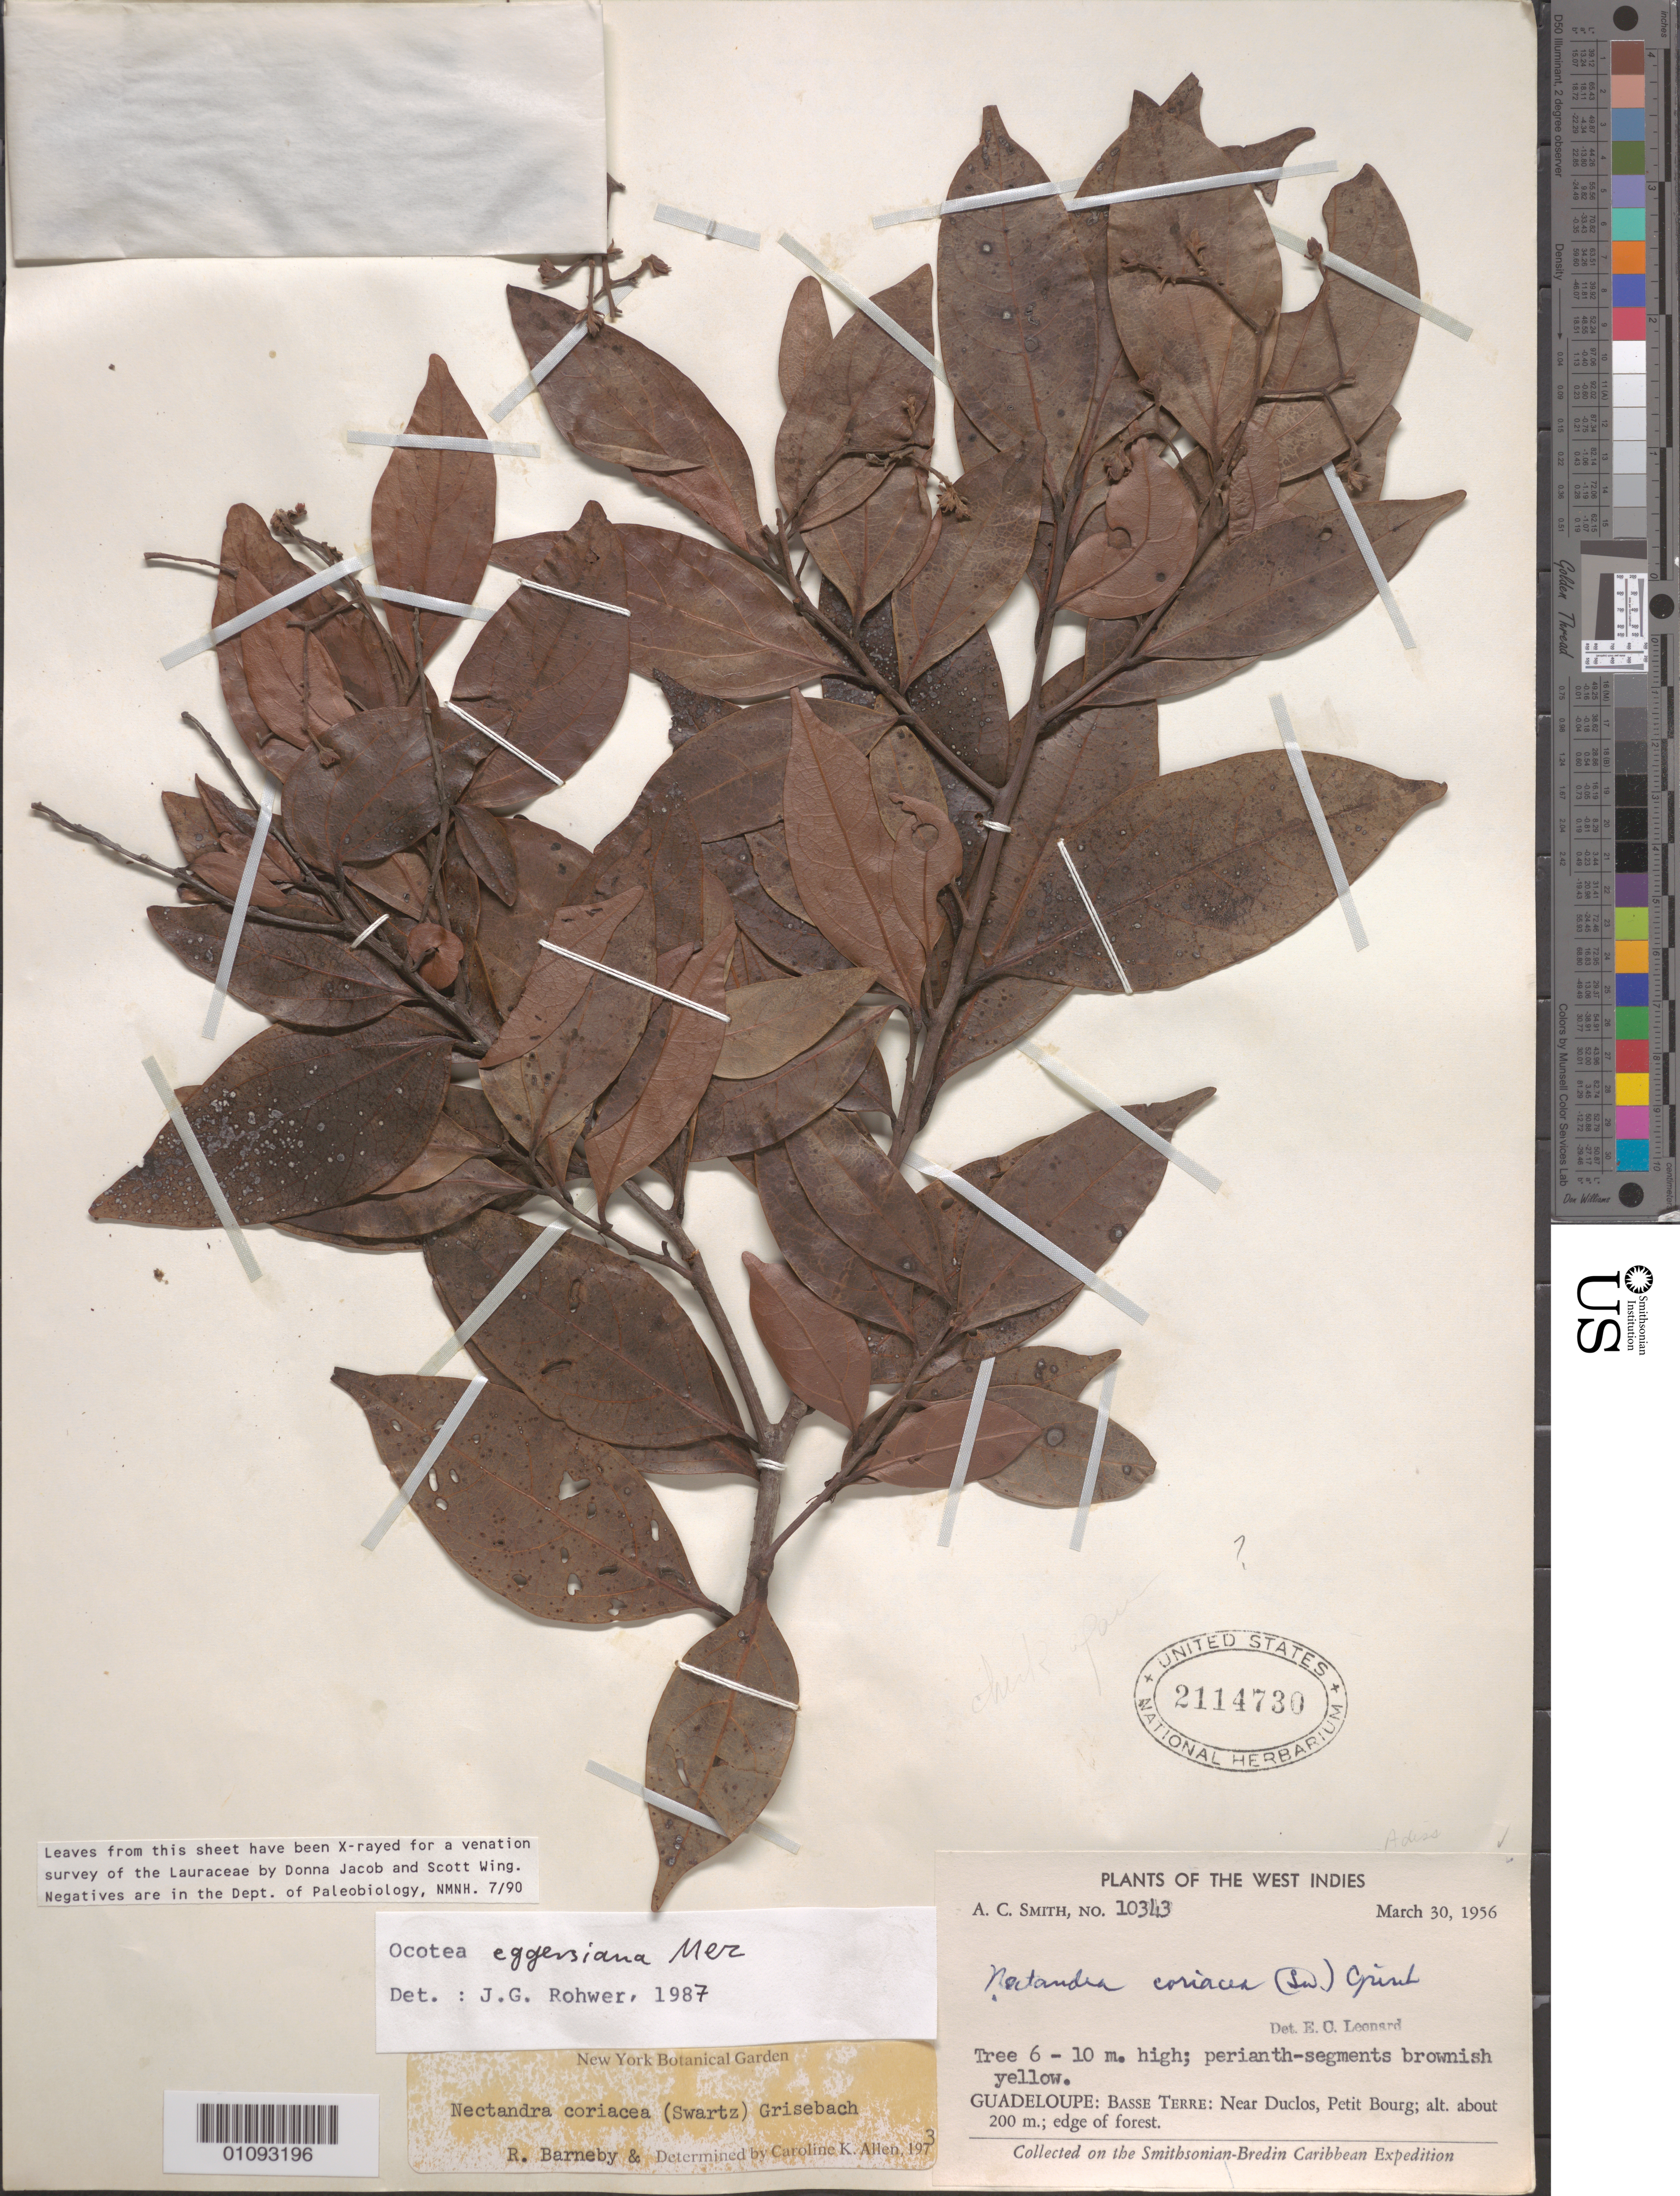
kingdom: Plantae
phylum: Tracheophyta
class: Magnoliopsida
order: Laurales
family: Lauraceae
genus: Ocotea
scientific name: Ocotea eggersiana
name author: Mez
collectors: A. C. Smith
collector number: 10343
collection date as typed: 30 Mar 1956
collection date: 1956-03-30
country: Guadeloupe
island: Basse Terre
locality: Near Duclos, Petit Bourg.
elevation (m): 200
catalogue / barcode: US 2114730